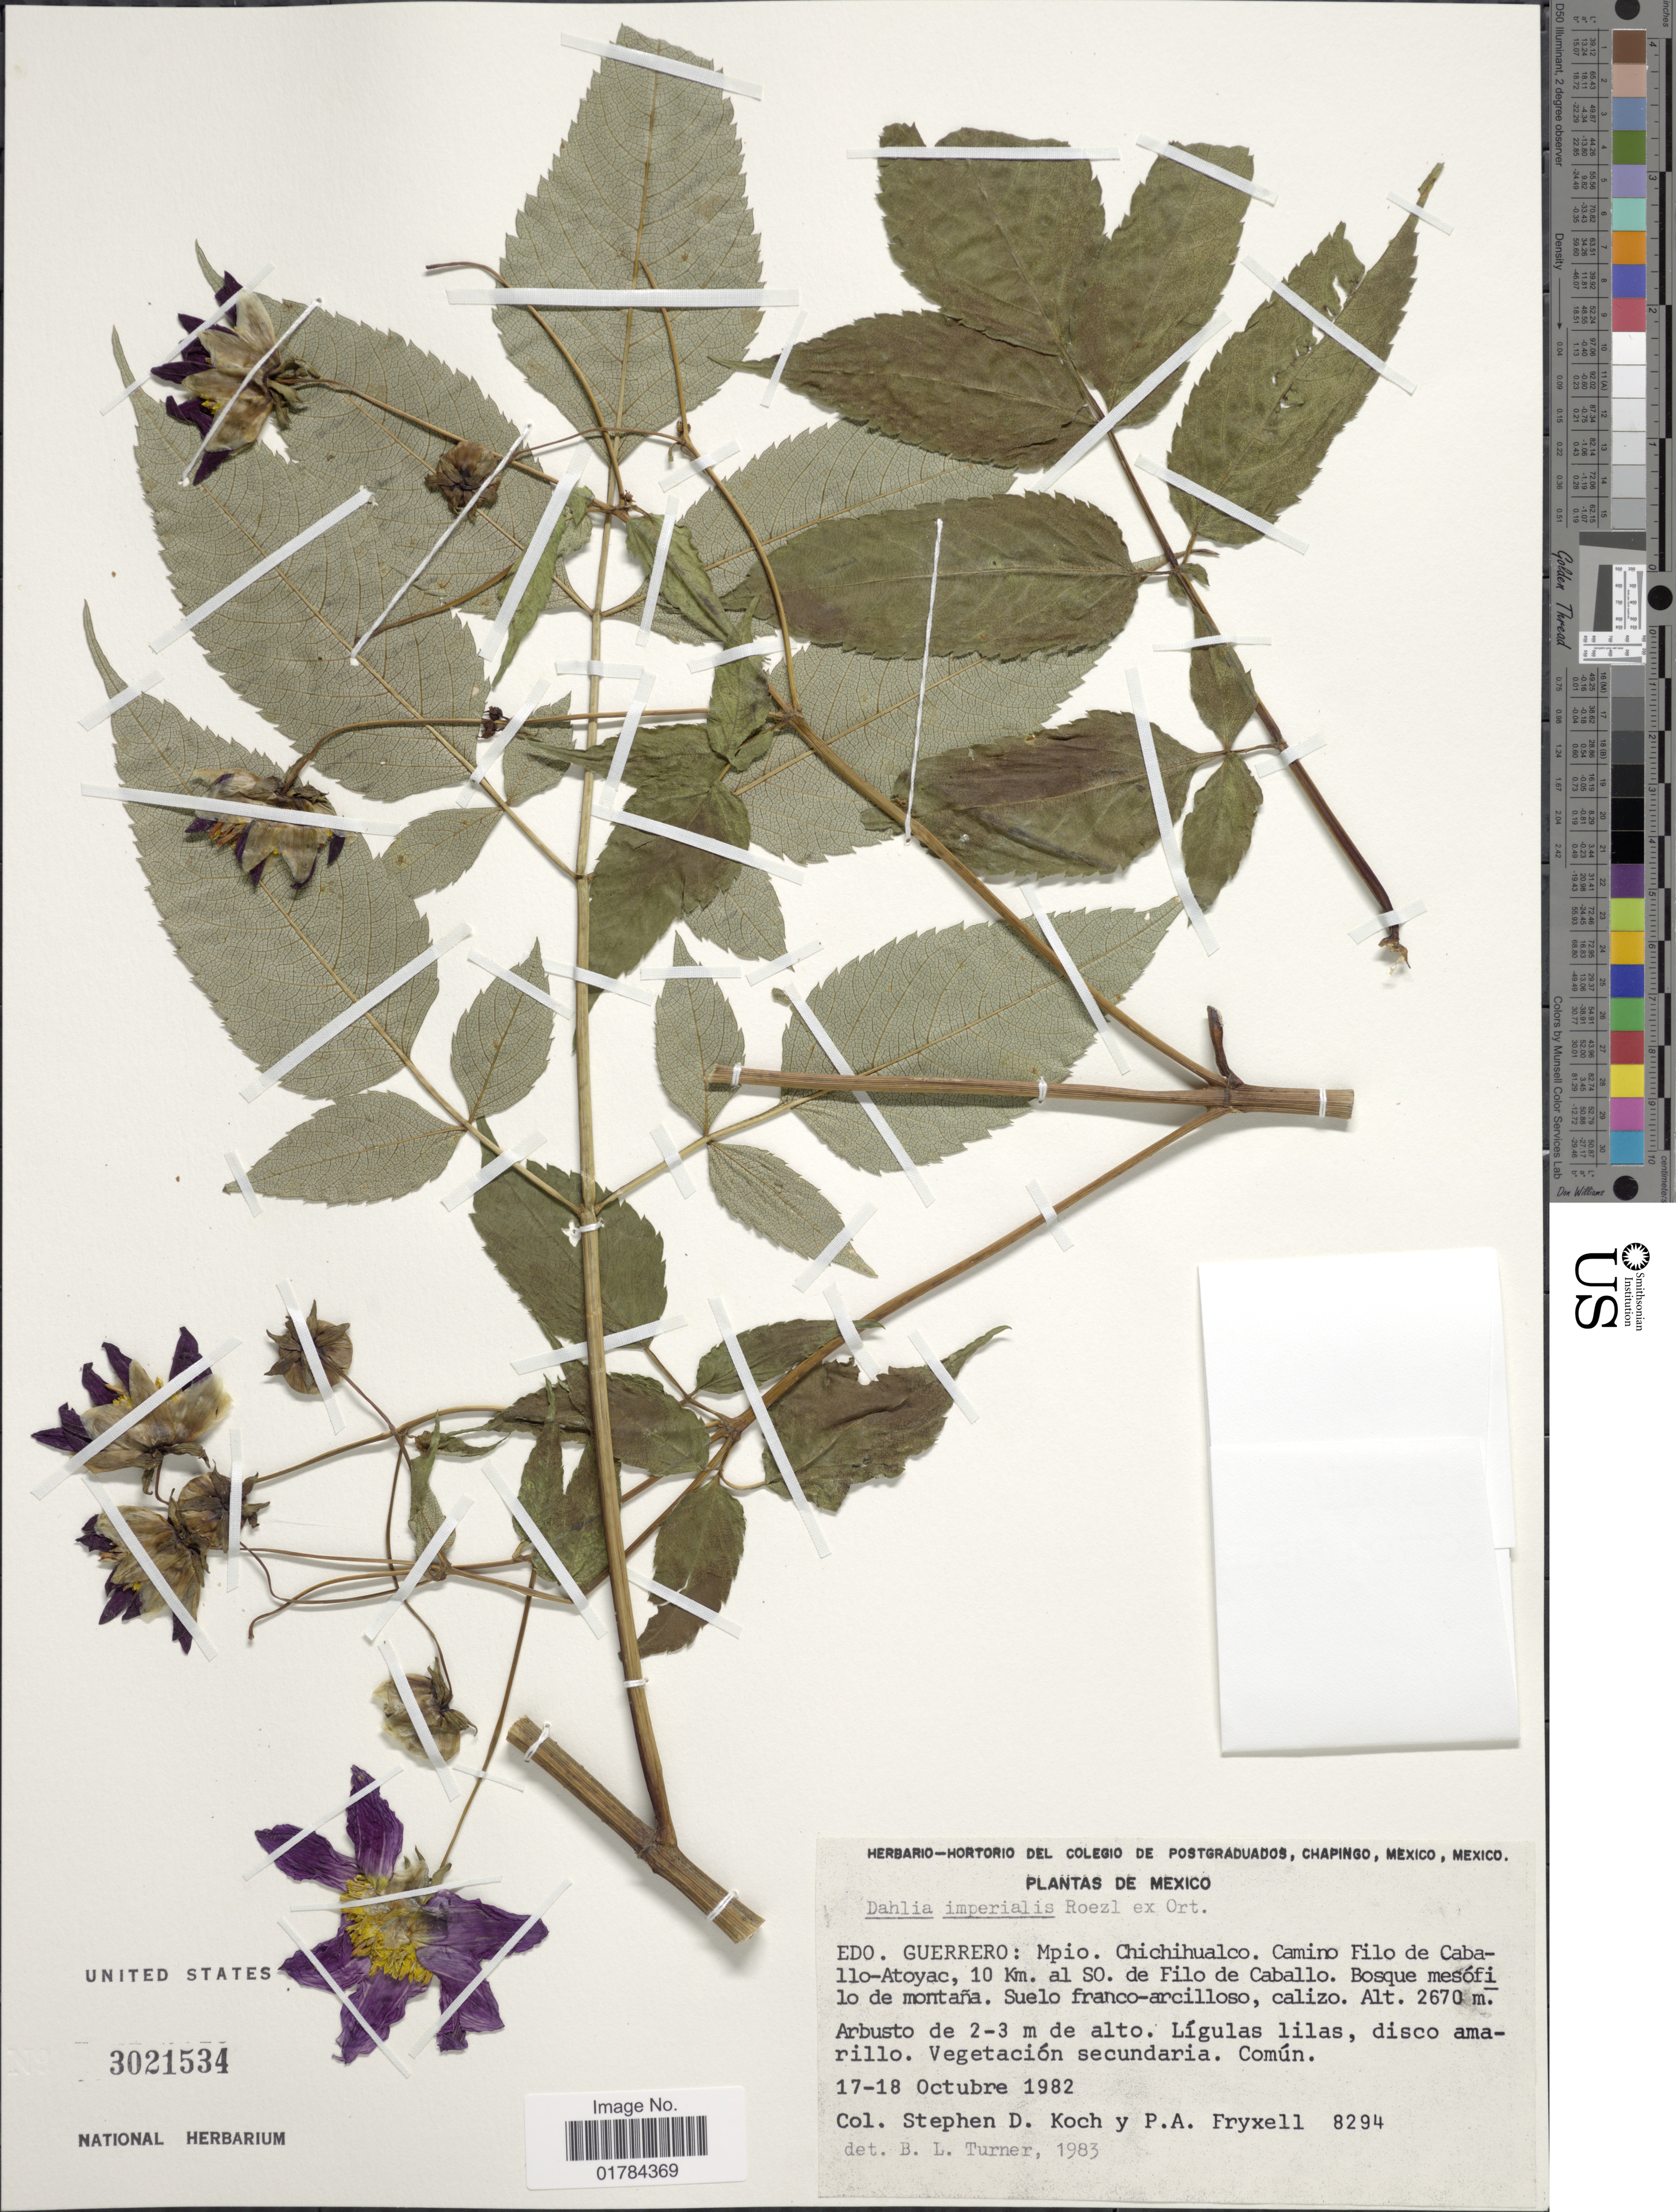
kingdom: Plantae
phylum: Tracheophyta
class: Magnoliopsida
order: Asterales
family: Asteraceae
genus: Dahlia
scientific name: Dahlia imperialis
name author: Roezl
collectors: S. D. Koch & P. A. Fryxell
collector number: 8294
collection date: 1982-10-17/1982-10-18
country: Mexico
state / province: Guerrero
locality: Mpio. Chichiualco. Camino Filo de Caballo-Atoyac, 10 km. al SO. de Filo de Caballo. Bosque mesofilo de montana. Suelo franco-arcilloso, calizo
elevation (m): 2670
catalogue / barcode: US 3021534